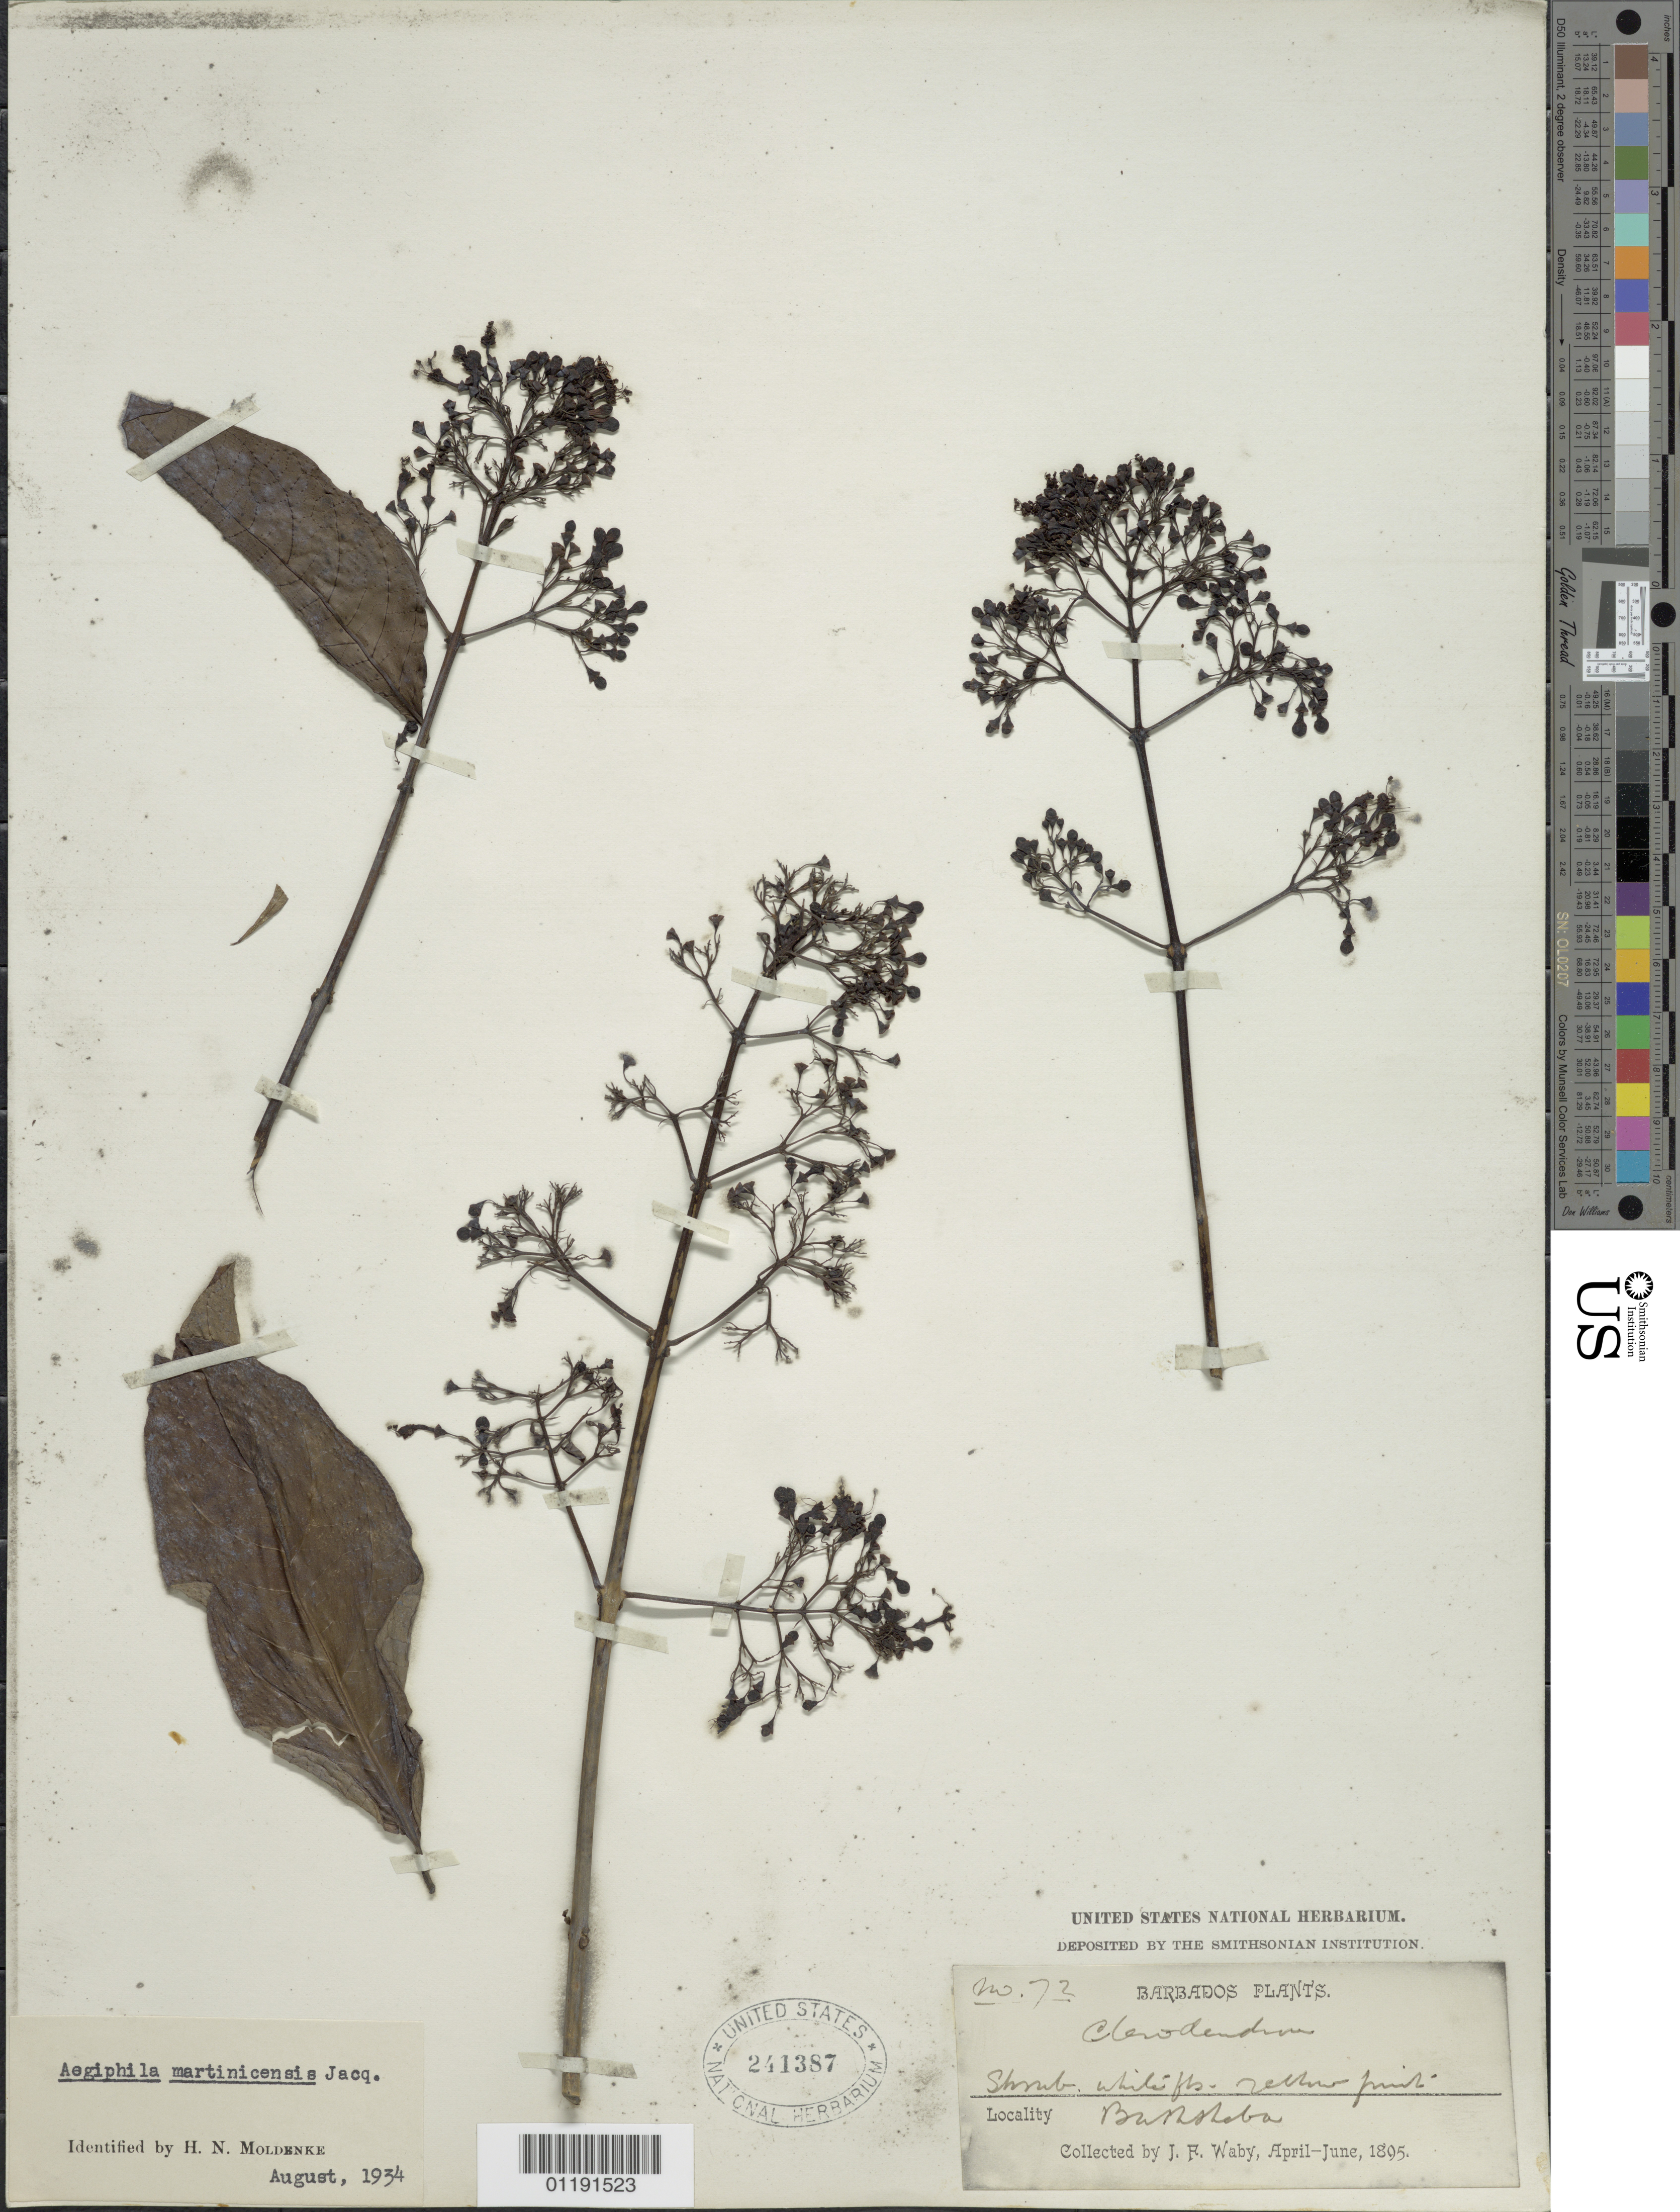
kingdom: Plantae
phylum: Tracheophyta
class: Magnoliopsida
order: Lamiales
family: Lamiaceae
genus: Aegiphila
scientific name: Aegiphila martinicensis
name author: Jacq.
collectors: J. Waby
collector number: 72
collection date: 1895-04-01/1895-06-30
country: Barbados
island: Barbuda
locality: Bathsheba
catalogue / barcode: US 241387